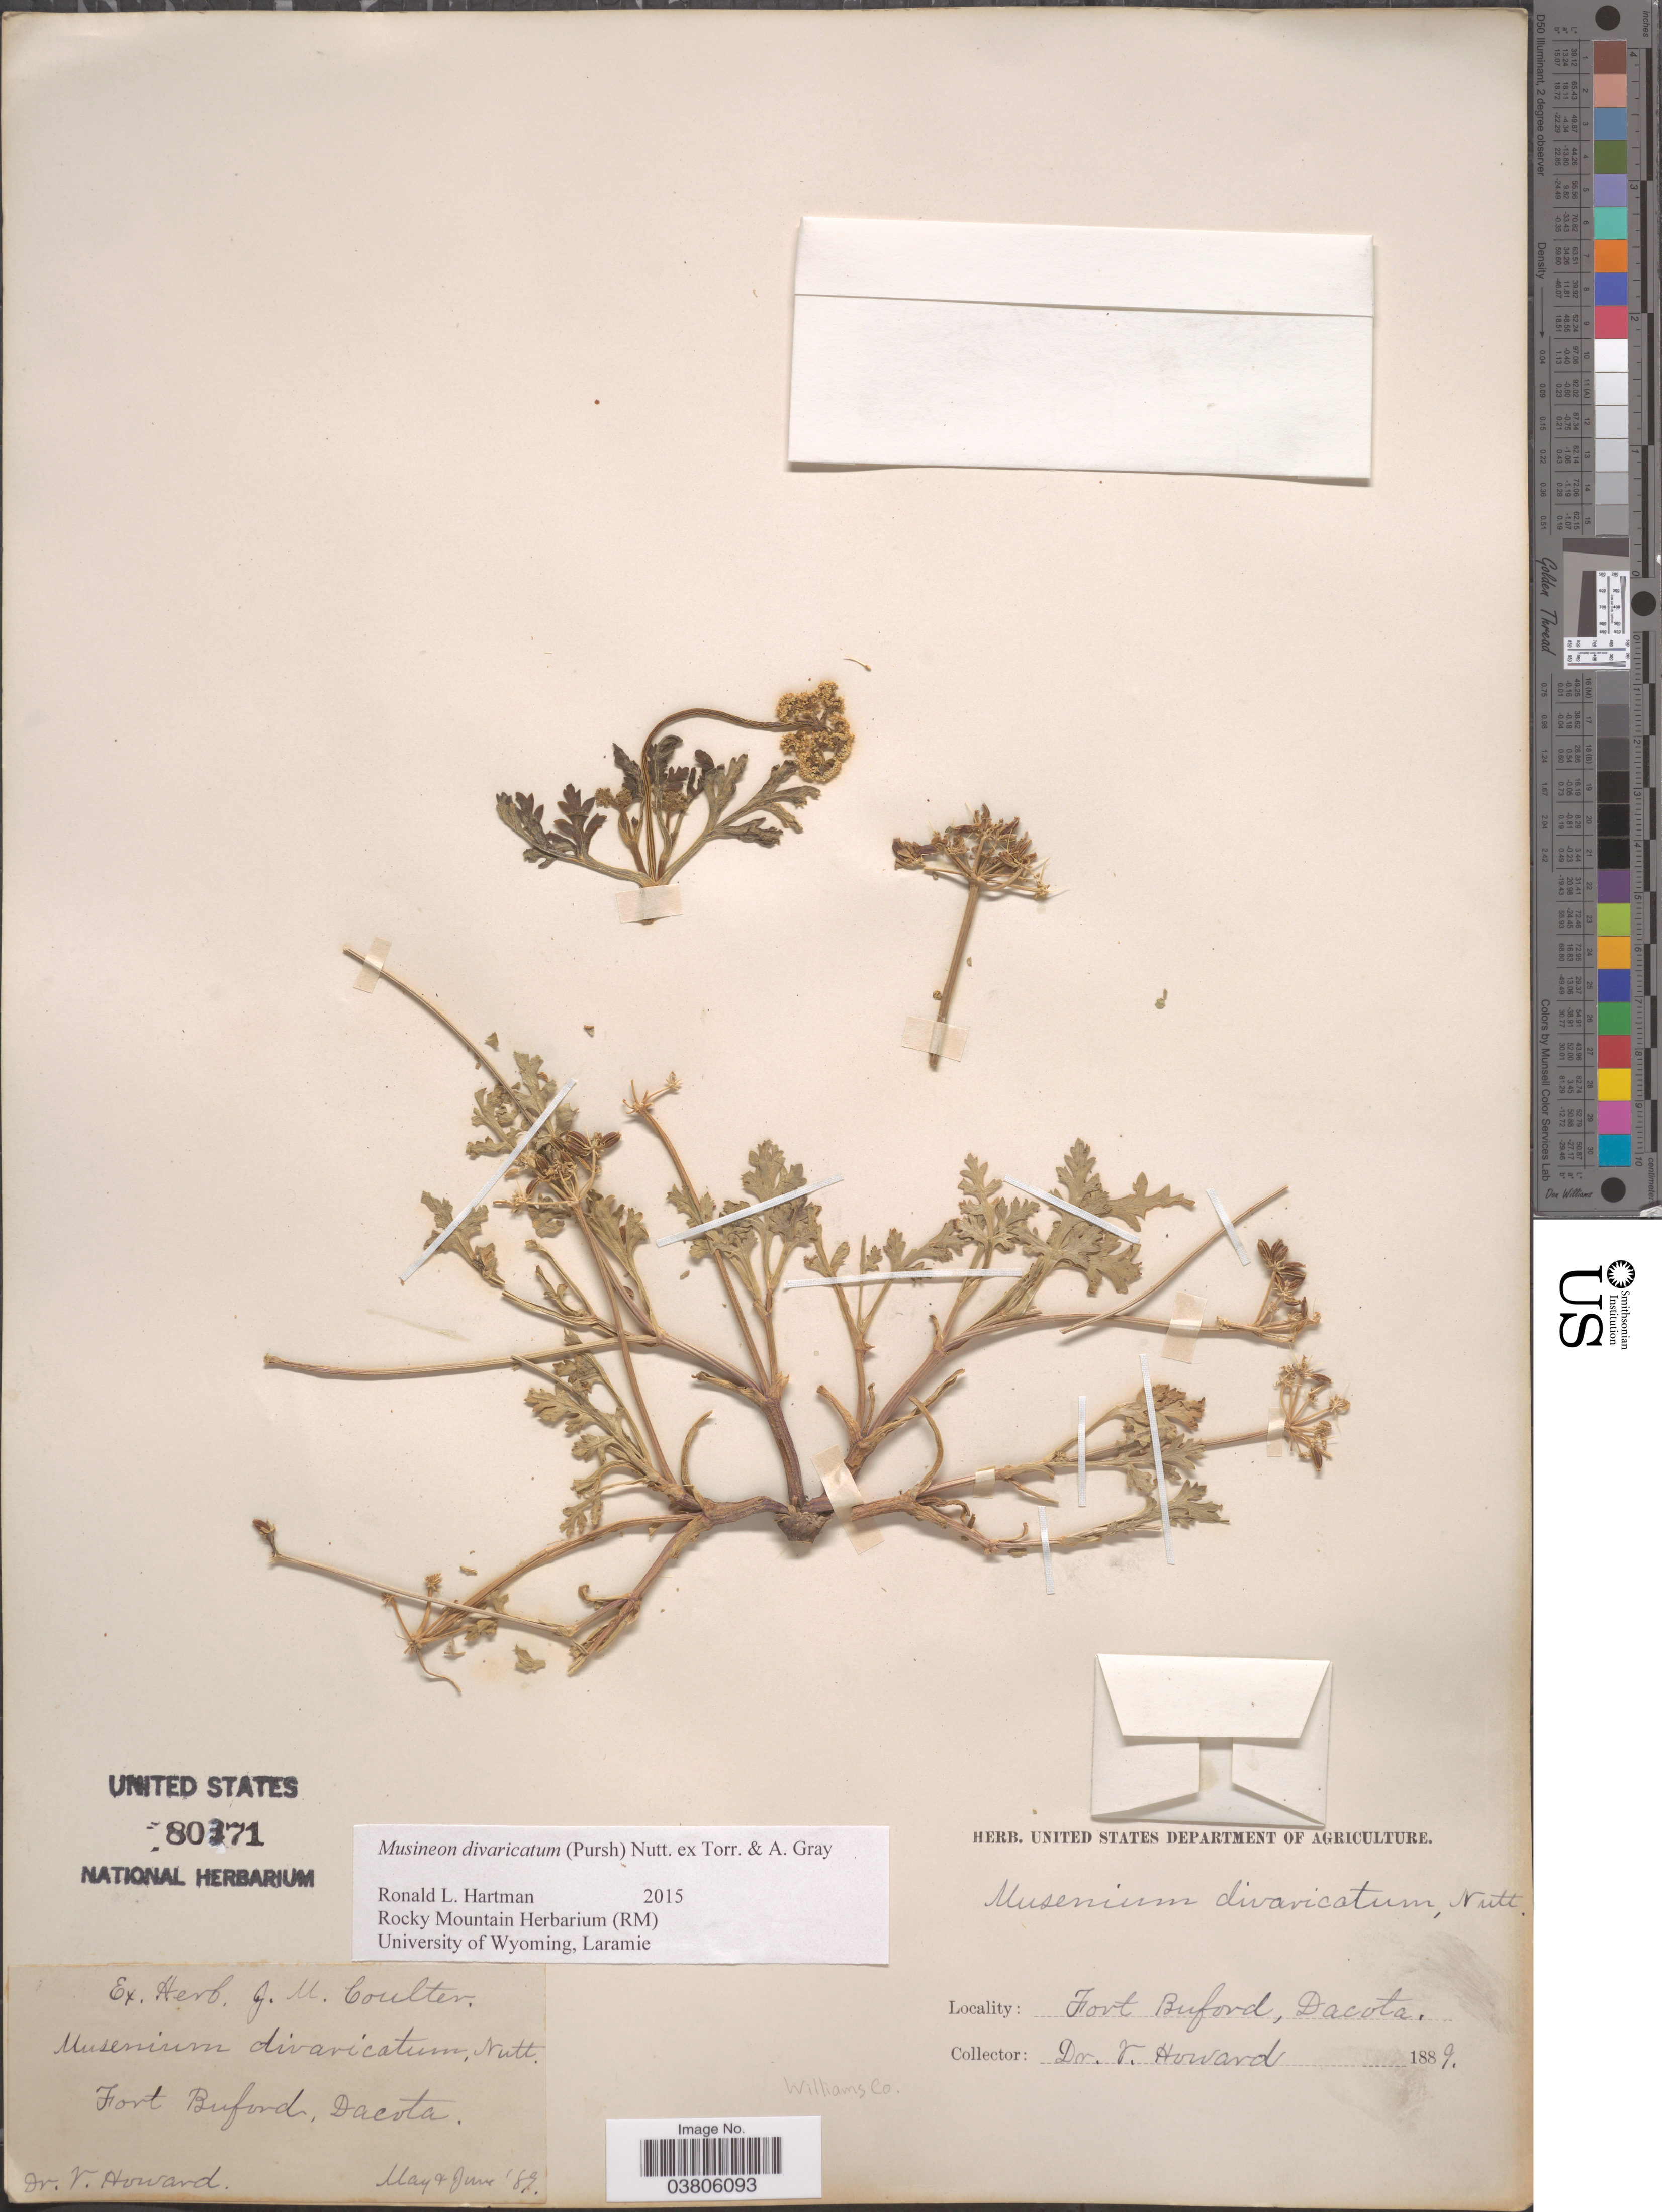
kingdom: Plantae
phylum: Tracheophyta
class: Magnoliopsida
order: Apiales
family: Apiaceae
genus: Musineon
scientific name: Musineon divaricatum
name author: (Pursh) Nutt.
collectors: V. Howard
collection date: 1889-05/1889-06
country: United States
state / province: North Dakota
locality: Fort Buford, Dacota. Williams Co.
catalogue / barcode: US 80371